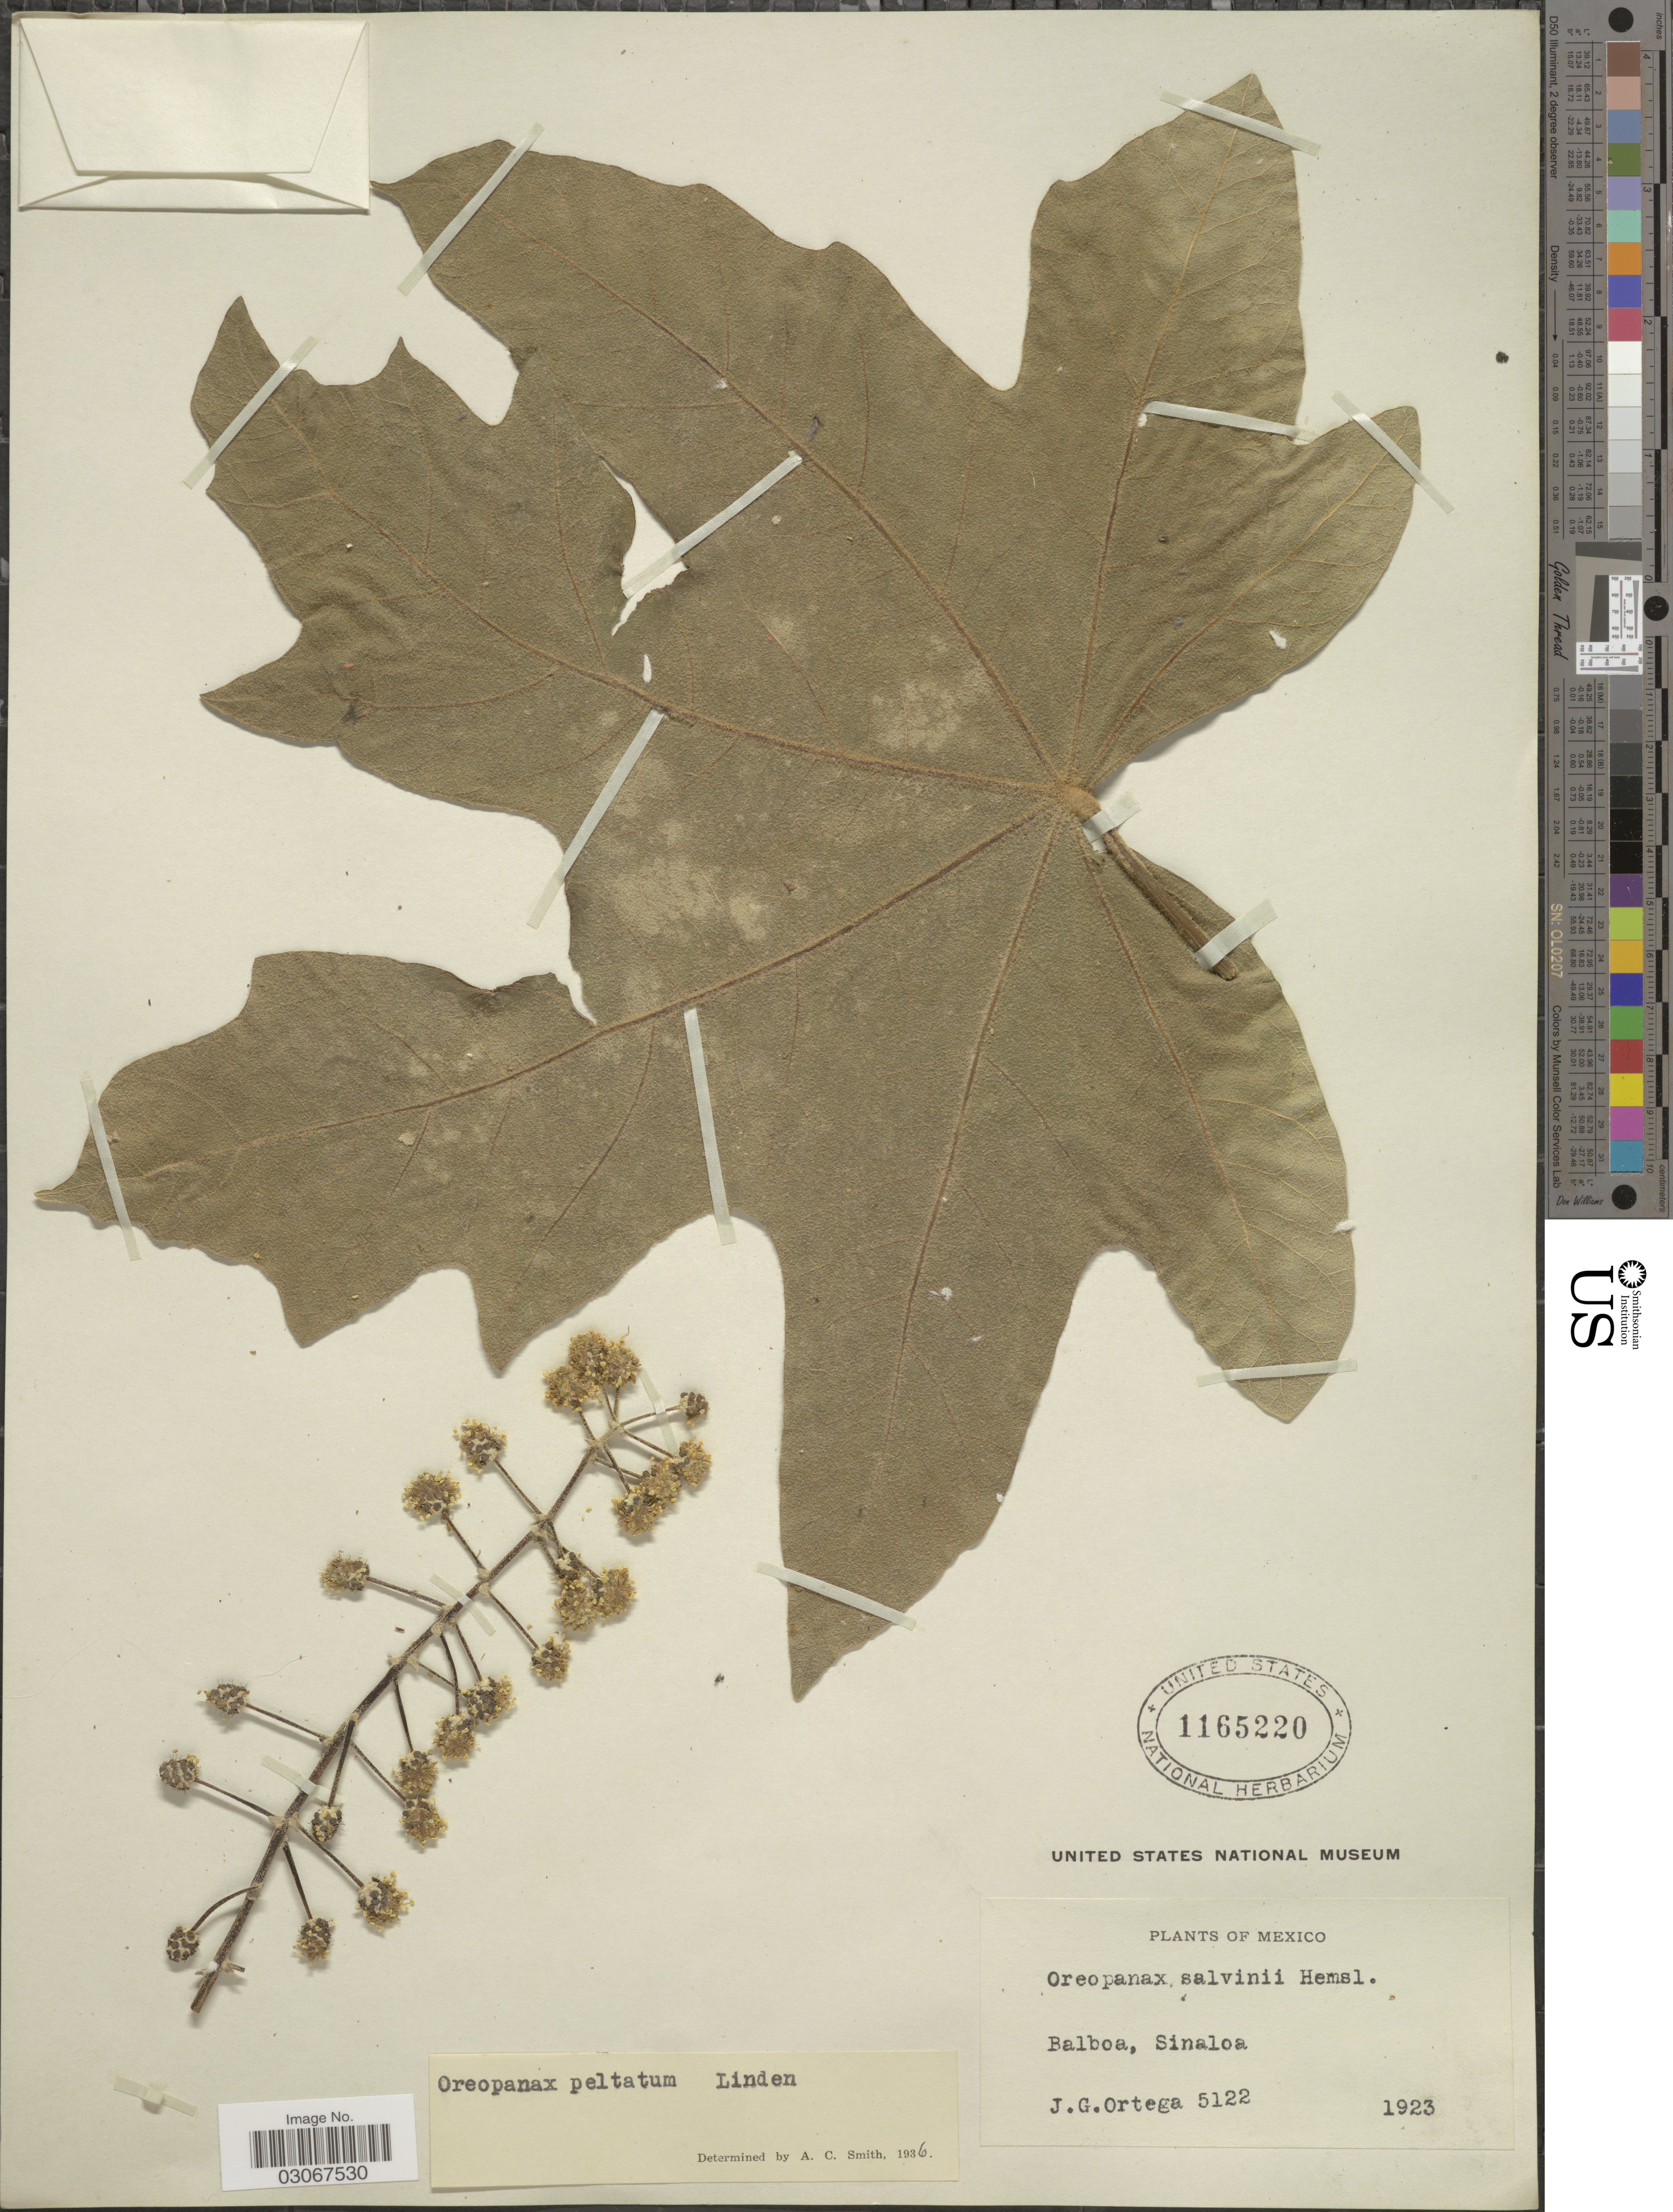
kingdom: Plantae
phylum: Tracheophyta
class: Magnoliopsida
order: Apiales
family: Araliaceae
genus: Oreopanax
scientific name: Oreopanax peltatus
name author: Linden ex Regel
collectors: J. Ortega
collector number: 5122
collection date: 1923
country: Mexico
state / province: Sinaloa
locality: Balboa.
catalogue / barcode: US 1165220